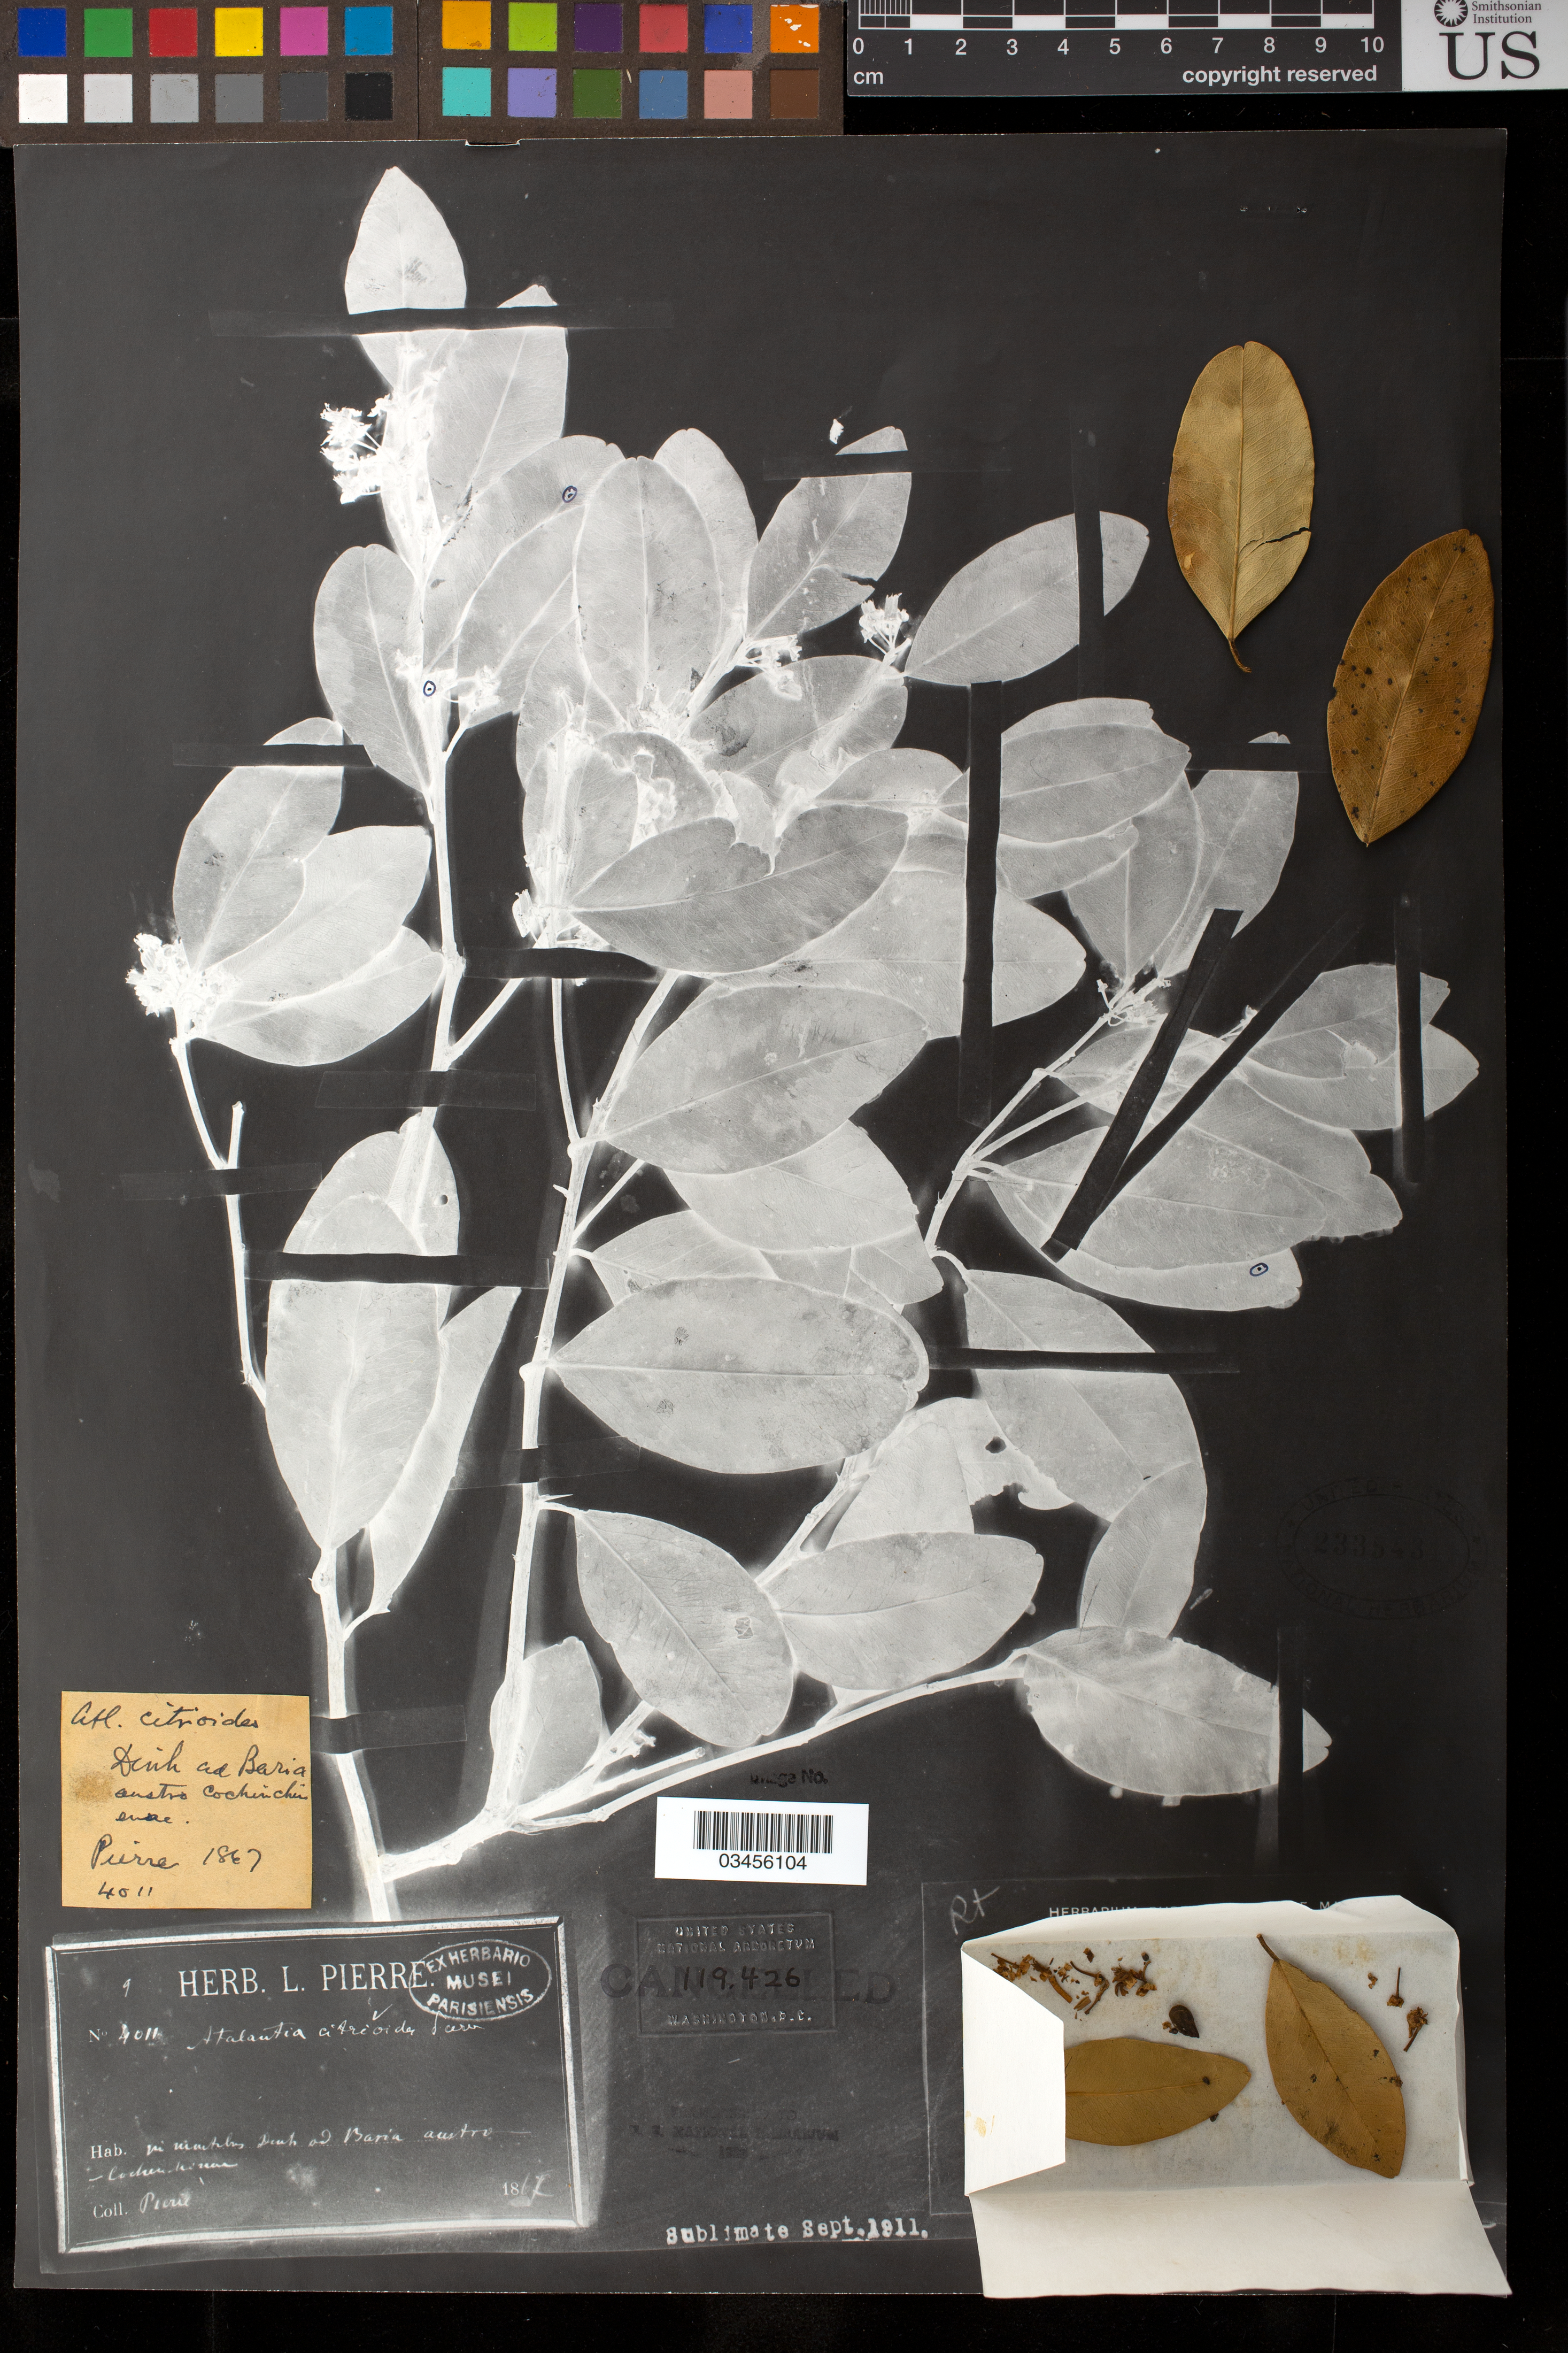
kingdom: Plantae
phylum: Tracheophyta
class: Magnoliopsida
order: Sapindales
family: Rutaceae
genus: Atalantia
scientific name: Atalantia citroides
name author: Pierre ex Guillaumin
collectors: L. Pierre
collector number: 4011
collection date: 1867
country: Vietnam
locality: Dinh ad Baria austro Cochinchinae.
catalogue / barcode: US 233543